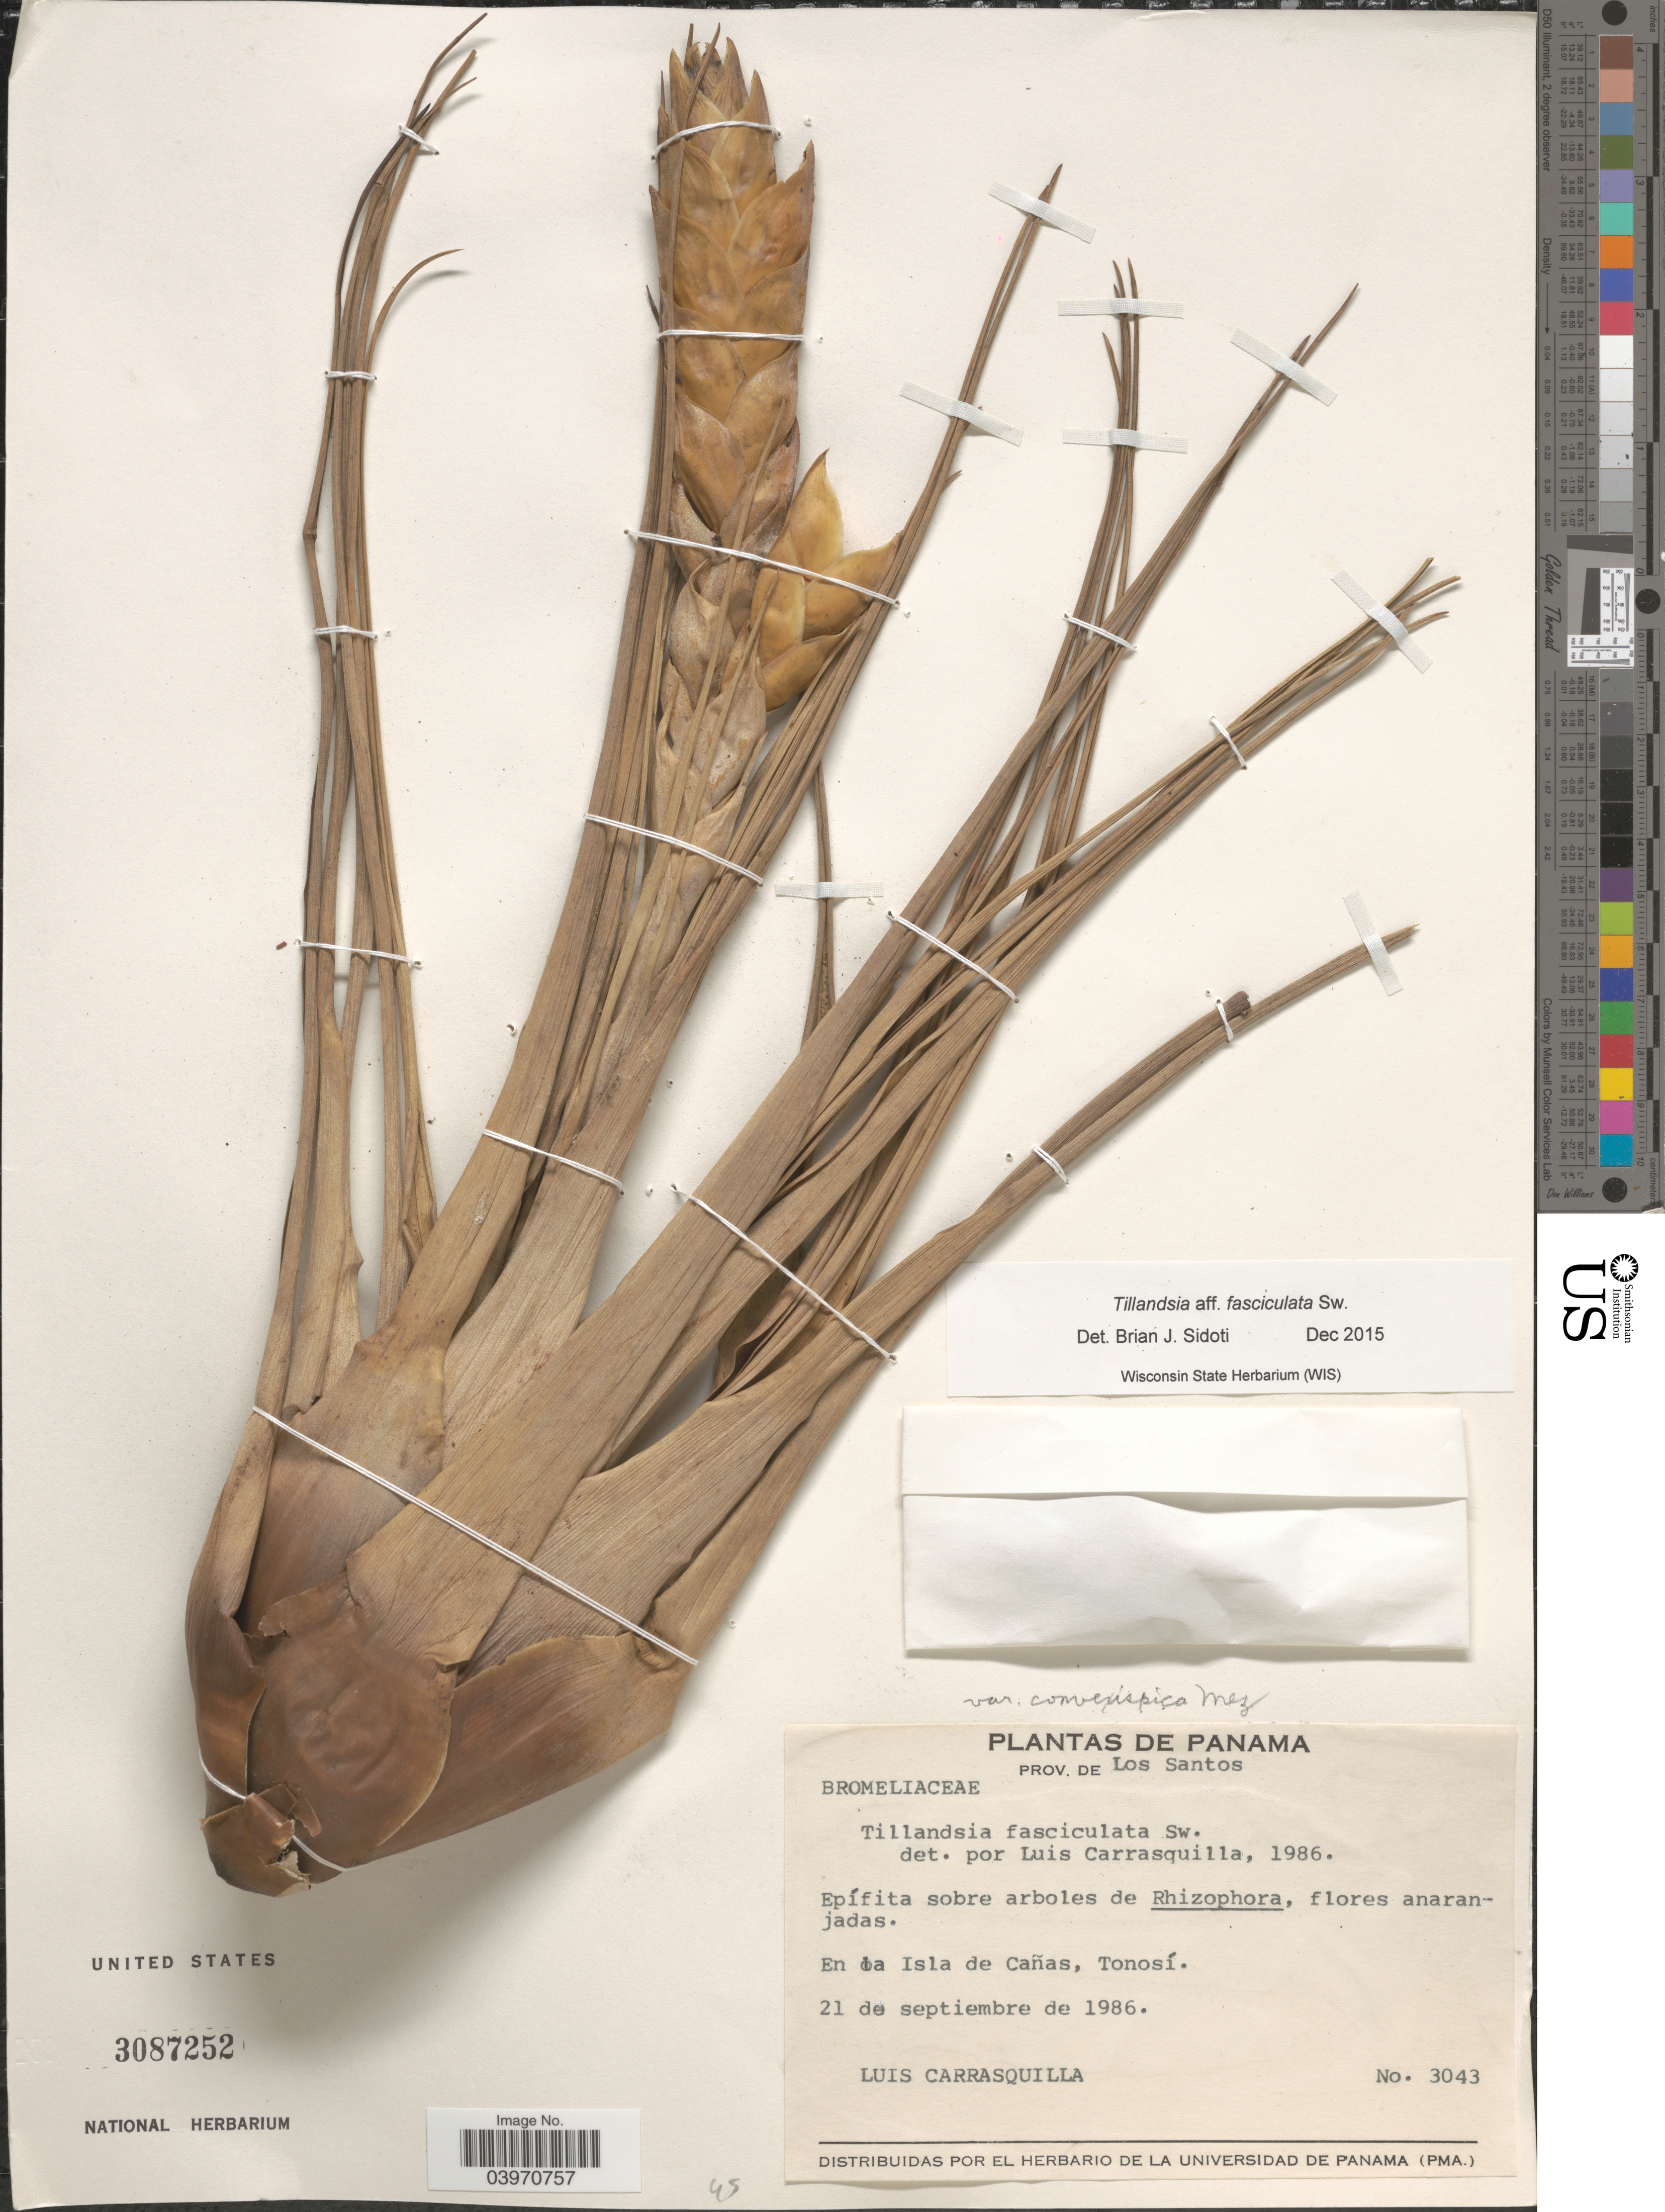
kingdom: Plantae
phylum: Tracheophyta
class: Liliopsida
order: Poales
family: Bromeliaceae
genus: Tillandsia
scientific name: Tillandsia fasciculata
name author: Sw.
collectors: L. Carrasquilla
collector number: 3043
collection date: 1986-09-21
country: Panama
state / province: Los Santos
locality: En la Isla de Cañas, Tonosí.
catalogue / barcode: US 3087252